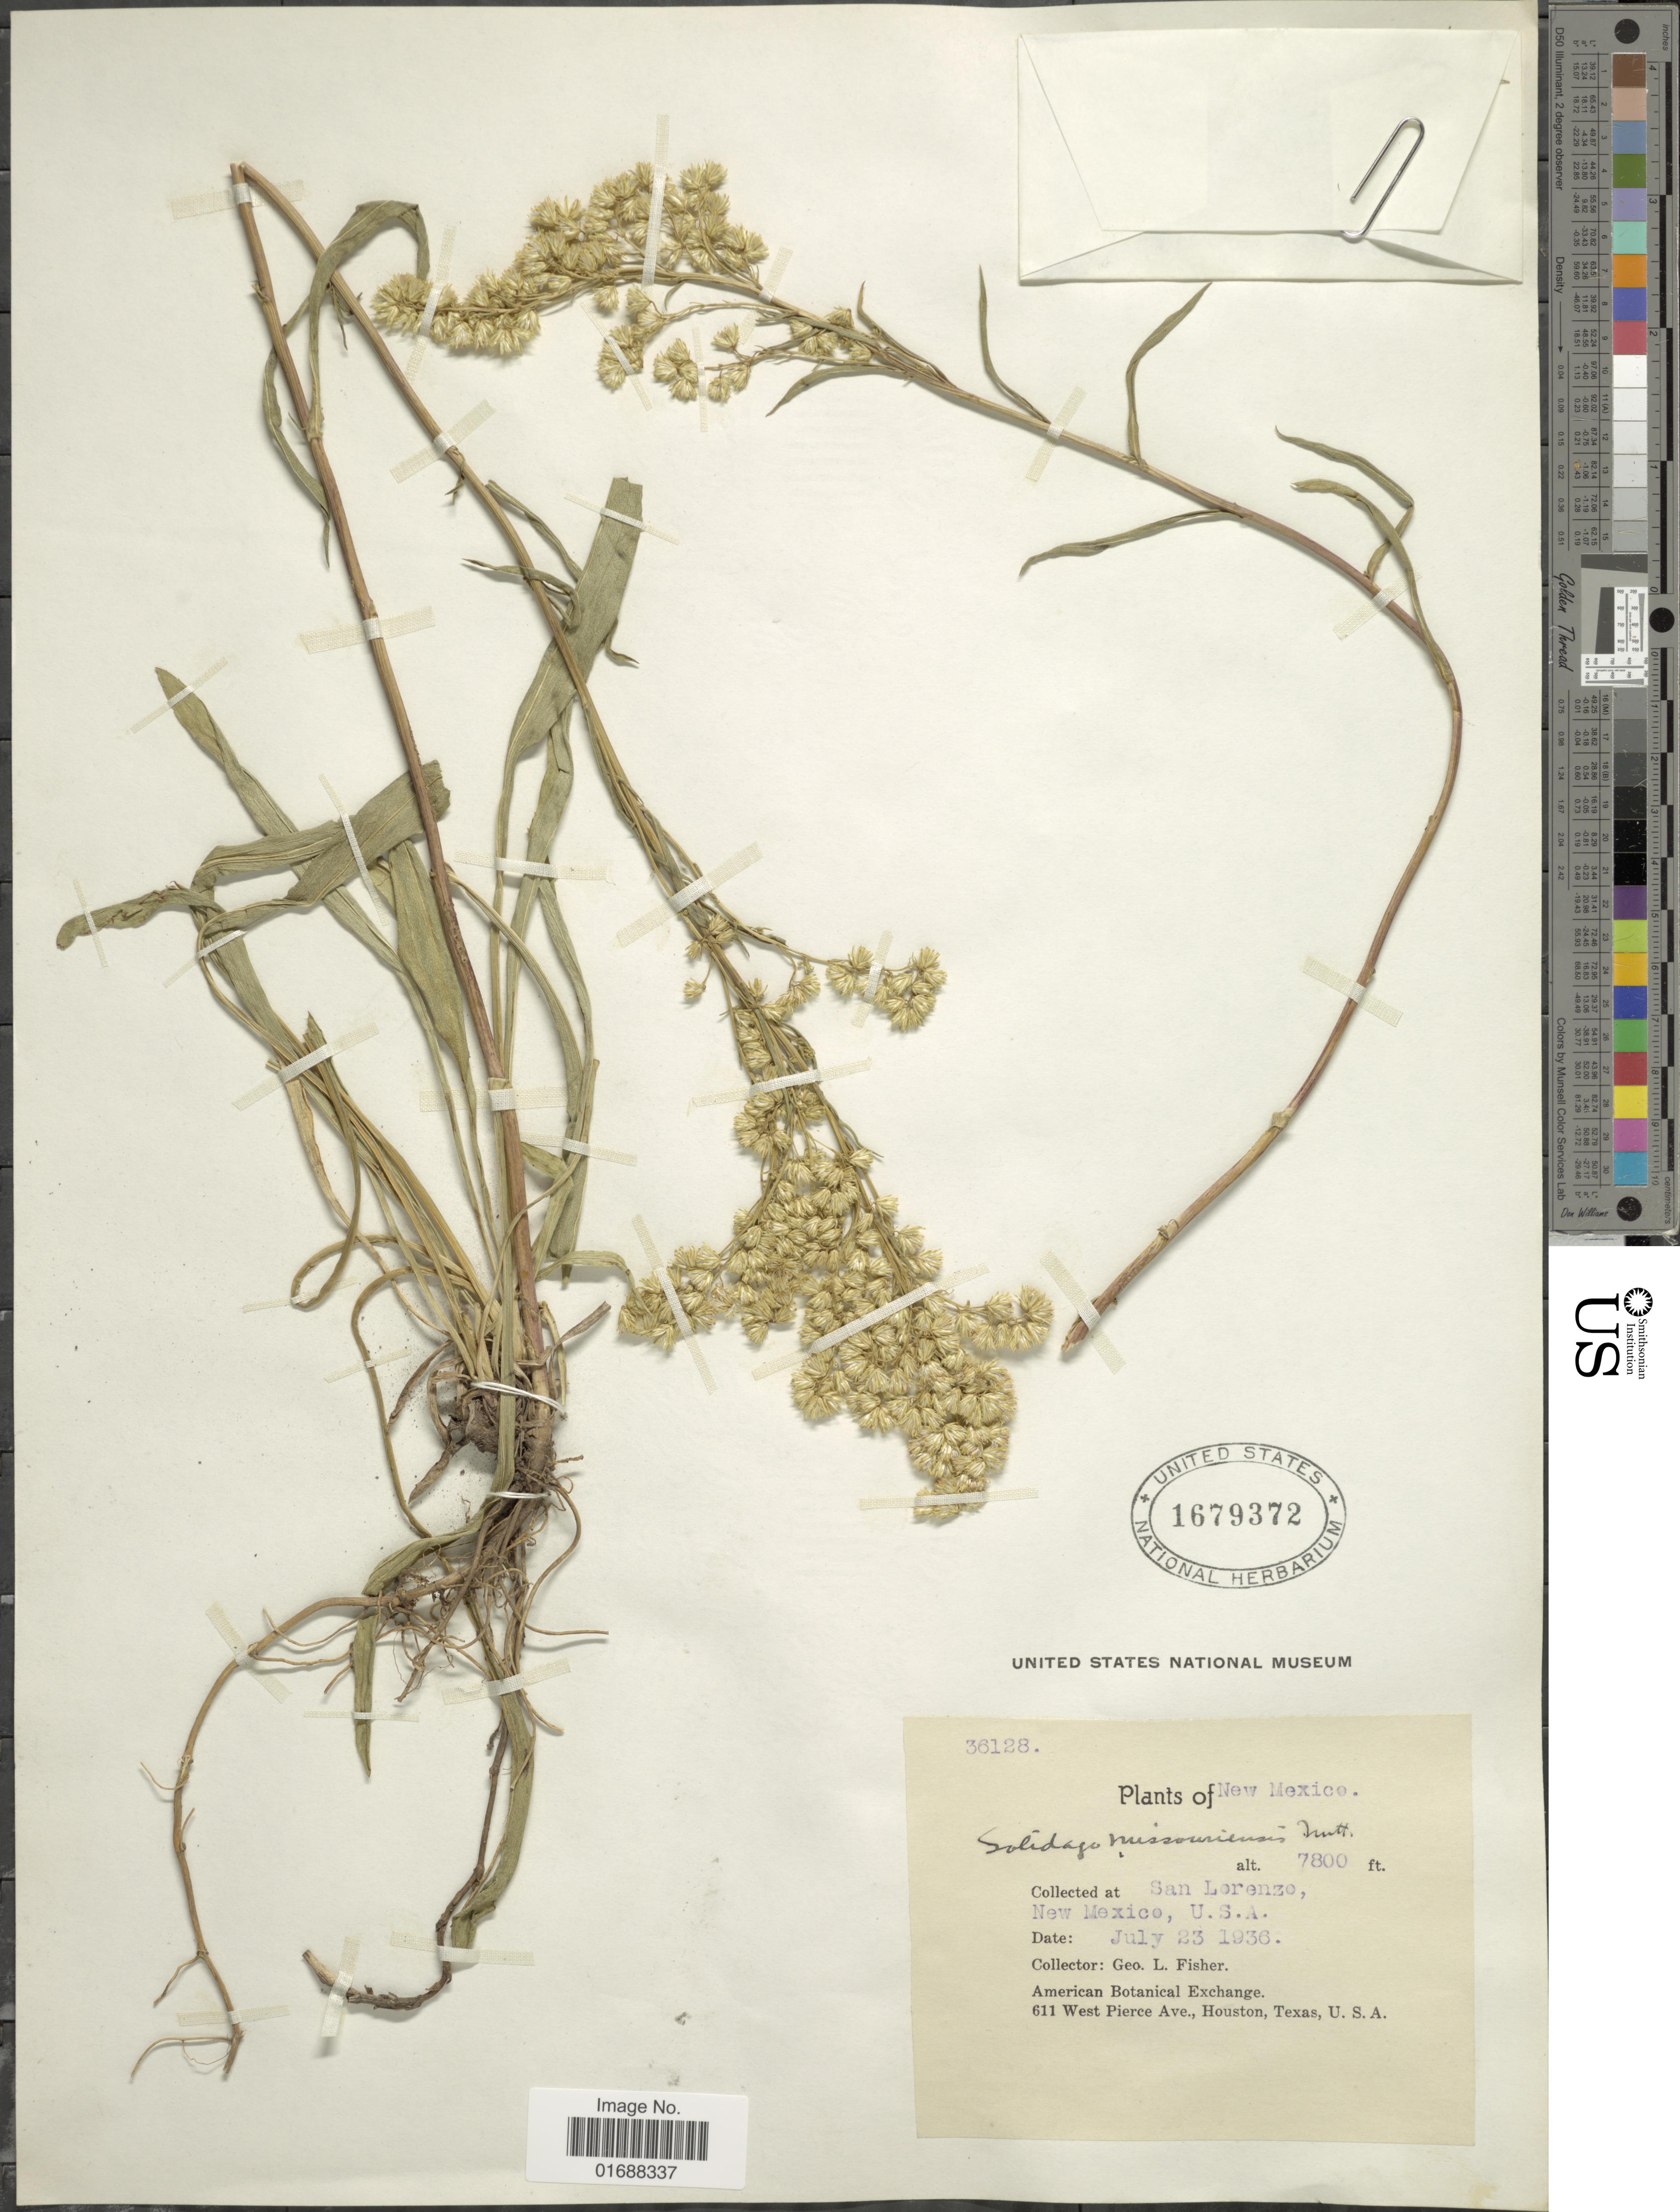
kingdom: Plantae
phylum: Tracheophyta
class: Magnoliopsida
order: Asterales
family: Asteraceae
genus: Solidago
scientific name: Solidago missouriensis var. missouriensis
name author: Nutt.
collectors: G. L. Fisher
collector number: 36128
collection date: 1936-07-23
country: United States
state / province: New Mexico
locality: New Mexico. San Lorenzo, New Mexico, U.S.A.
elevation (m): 2377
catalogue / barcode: US 1679372